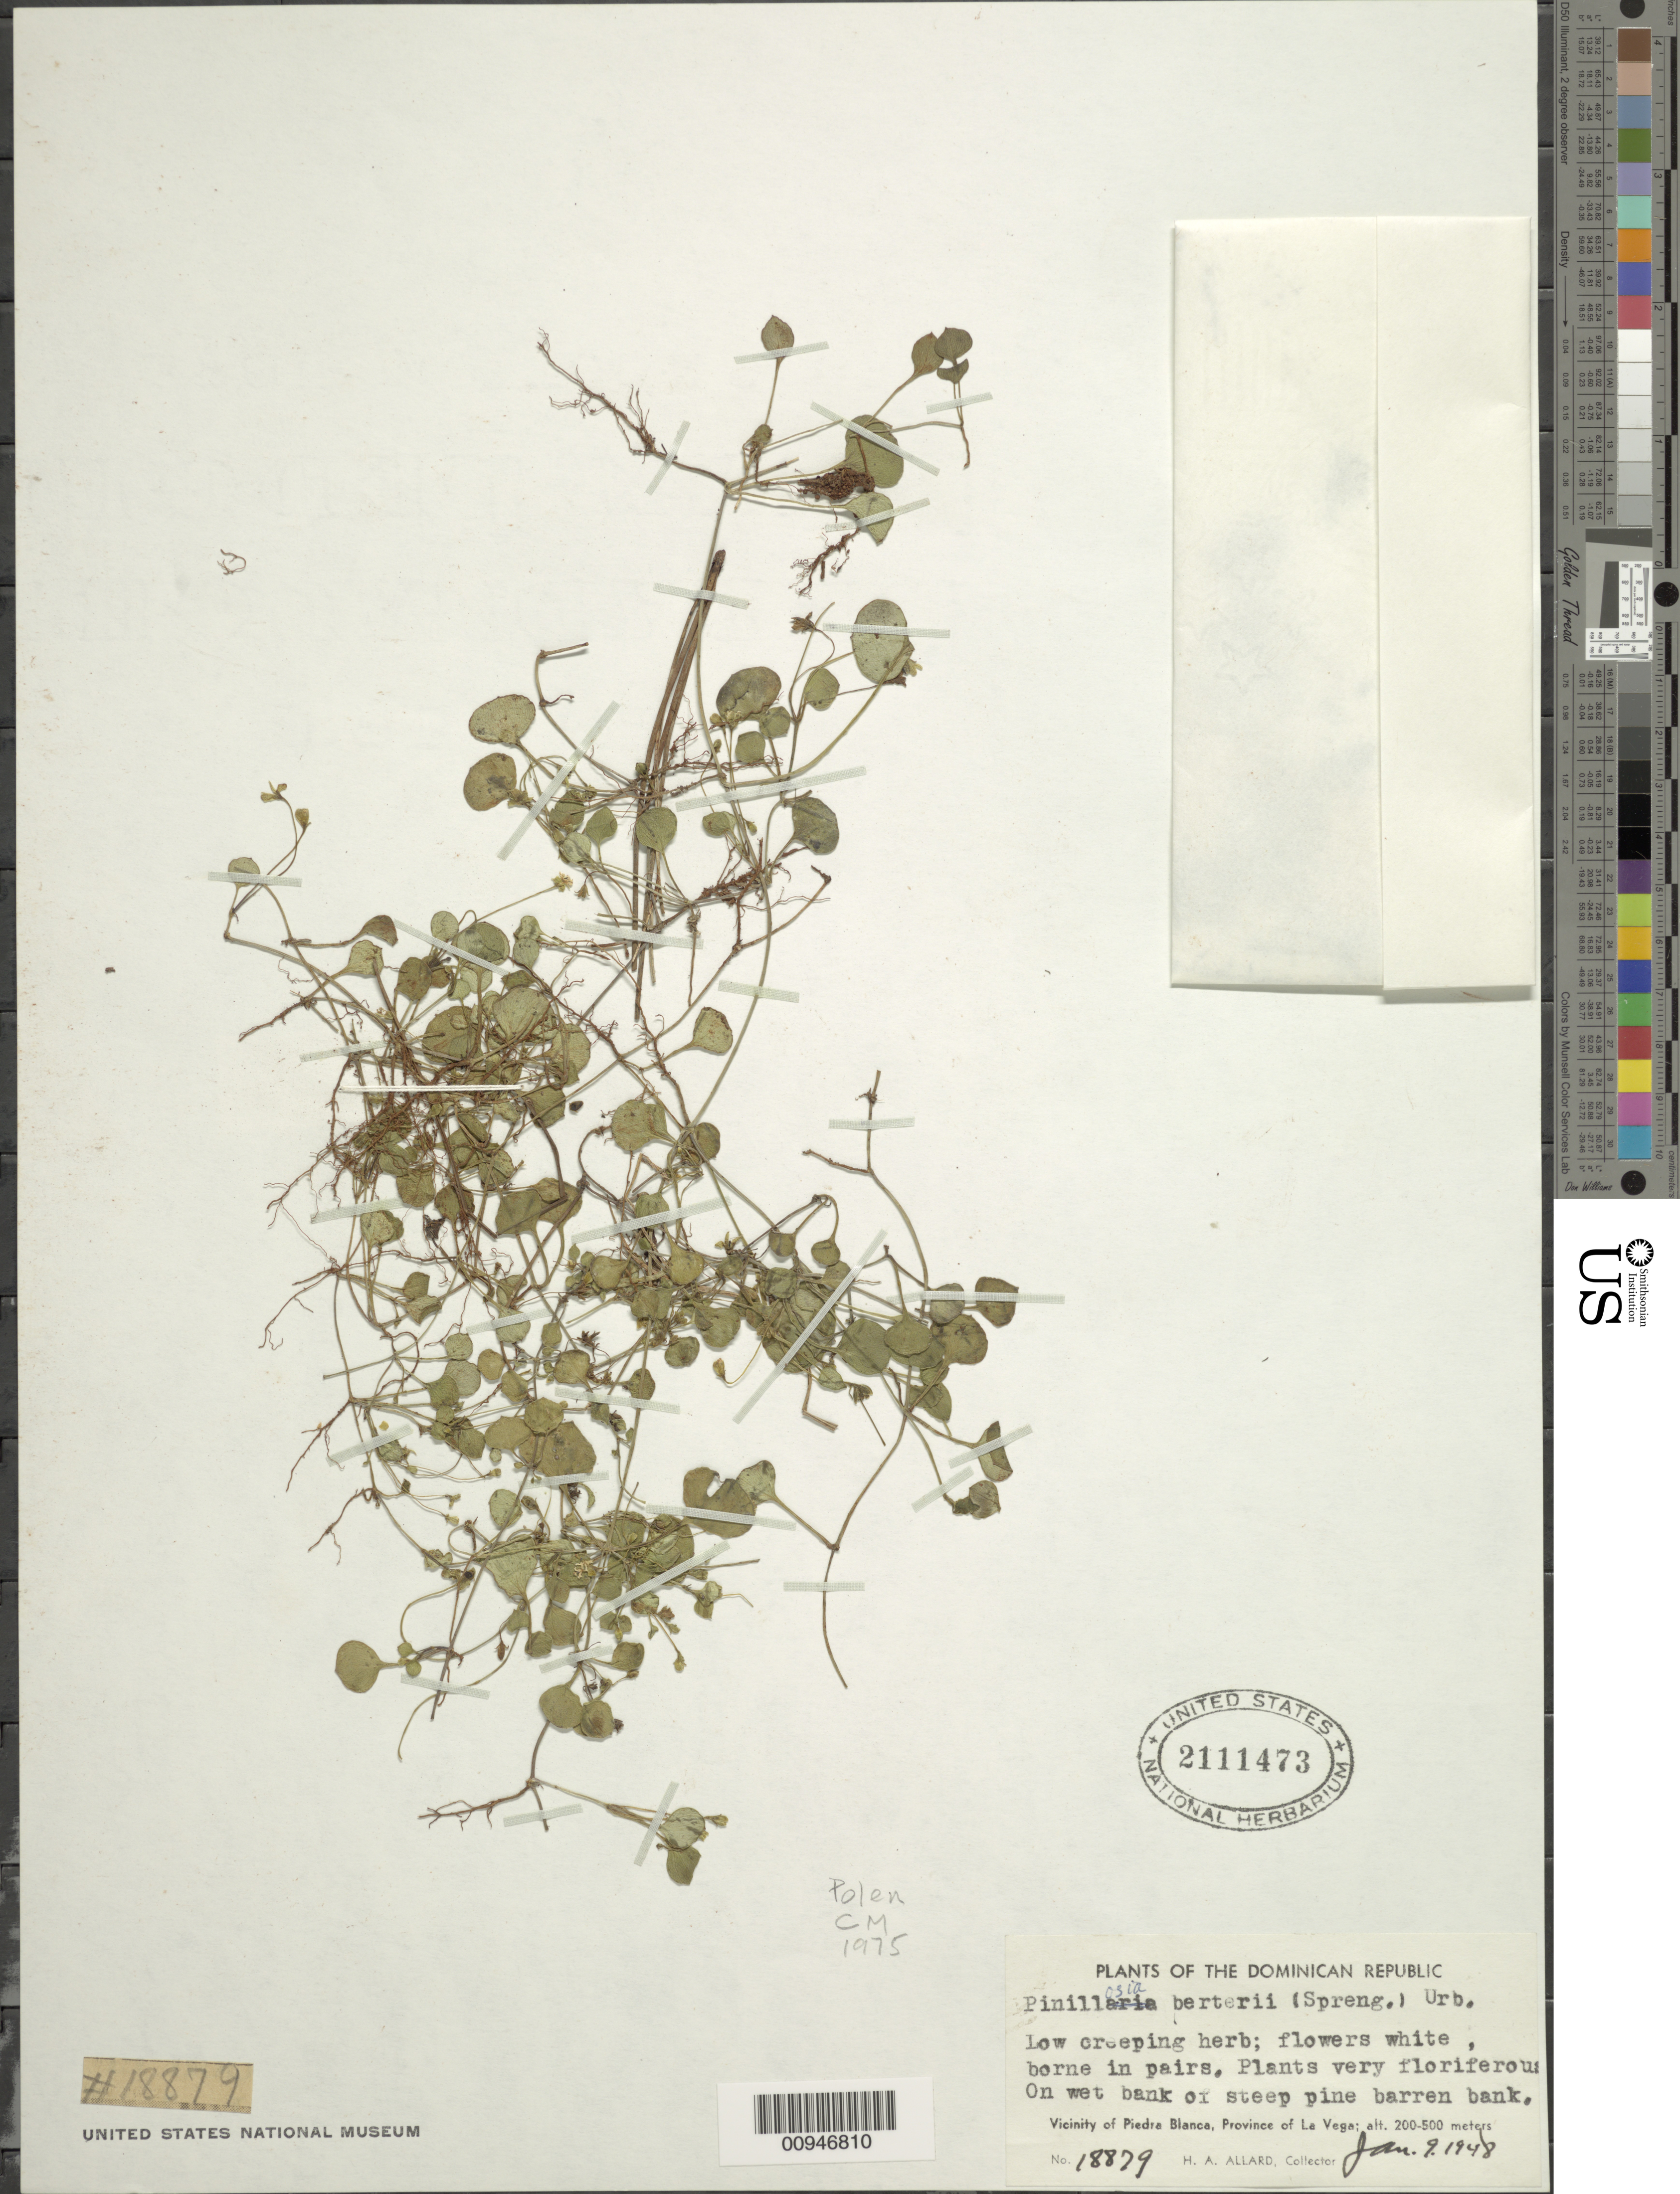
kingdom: Plantae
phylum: Tracheophyta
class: Magnoliopsida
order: Asterales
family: Asteraceae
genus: Pinillosia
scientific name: Pinillosia berteri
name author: (Spreng.) Urb.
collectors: H. A. Allard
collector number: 18879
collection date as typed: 09 Jan 1948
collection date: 1948-01-09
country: Dominican Republic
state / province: La Vega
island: Hispaniola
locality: Vicinity of Piedra Blanca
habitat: On wet bank of steep pine barren bank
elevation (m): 200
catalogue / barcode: US 2111473